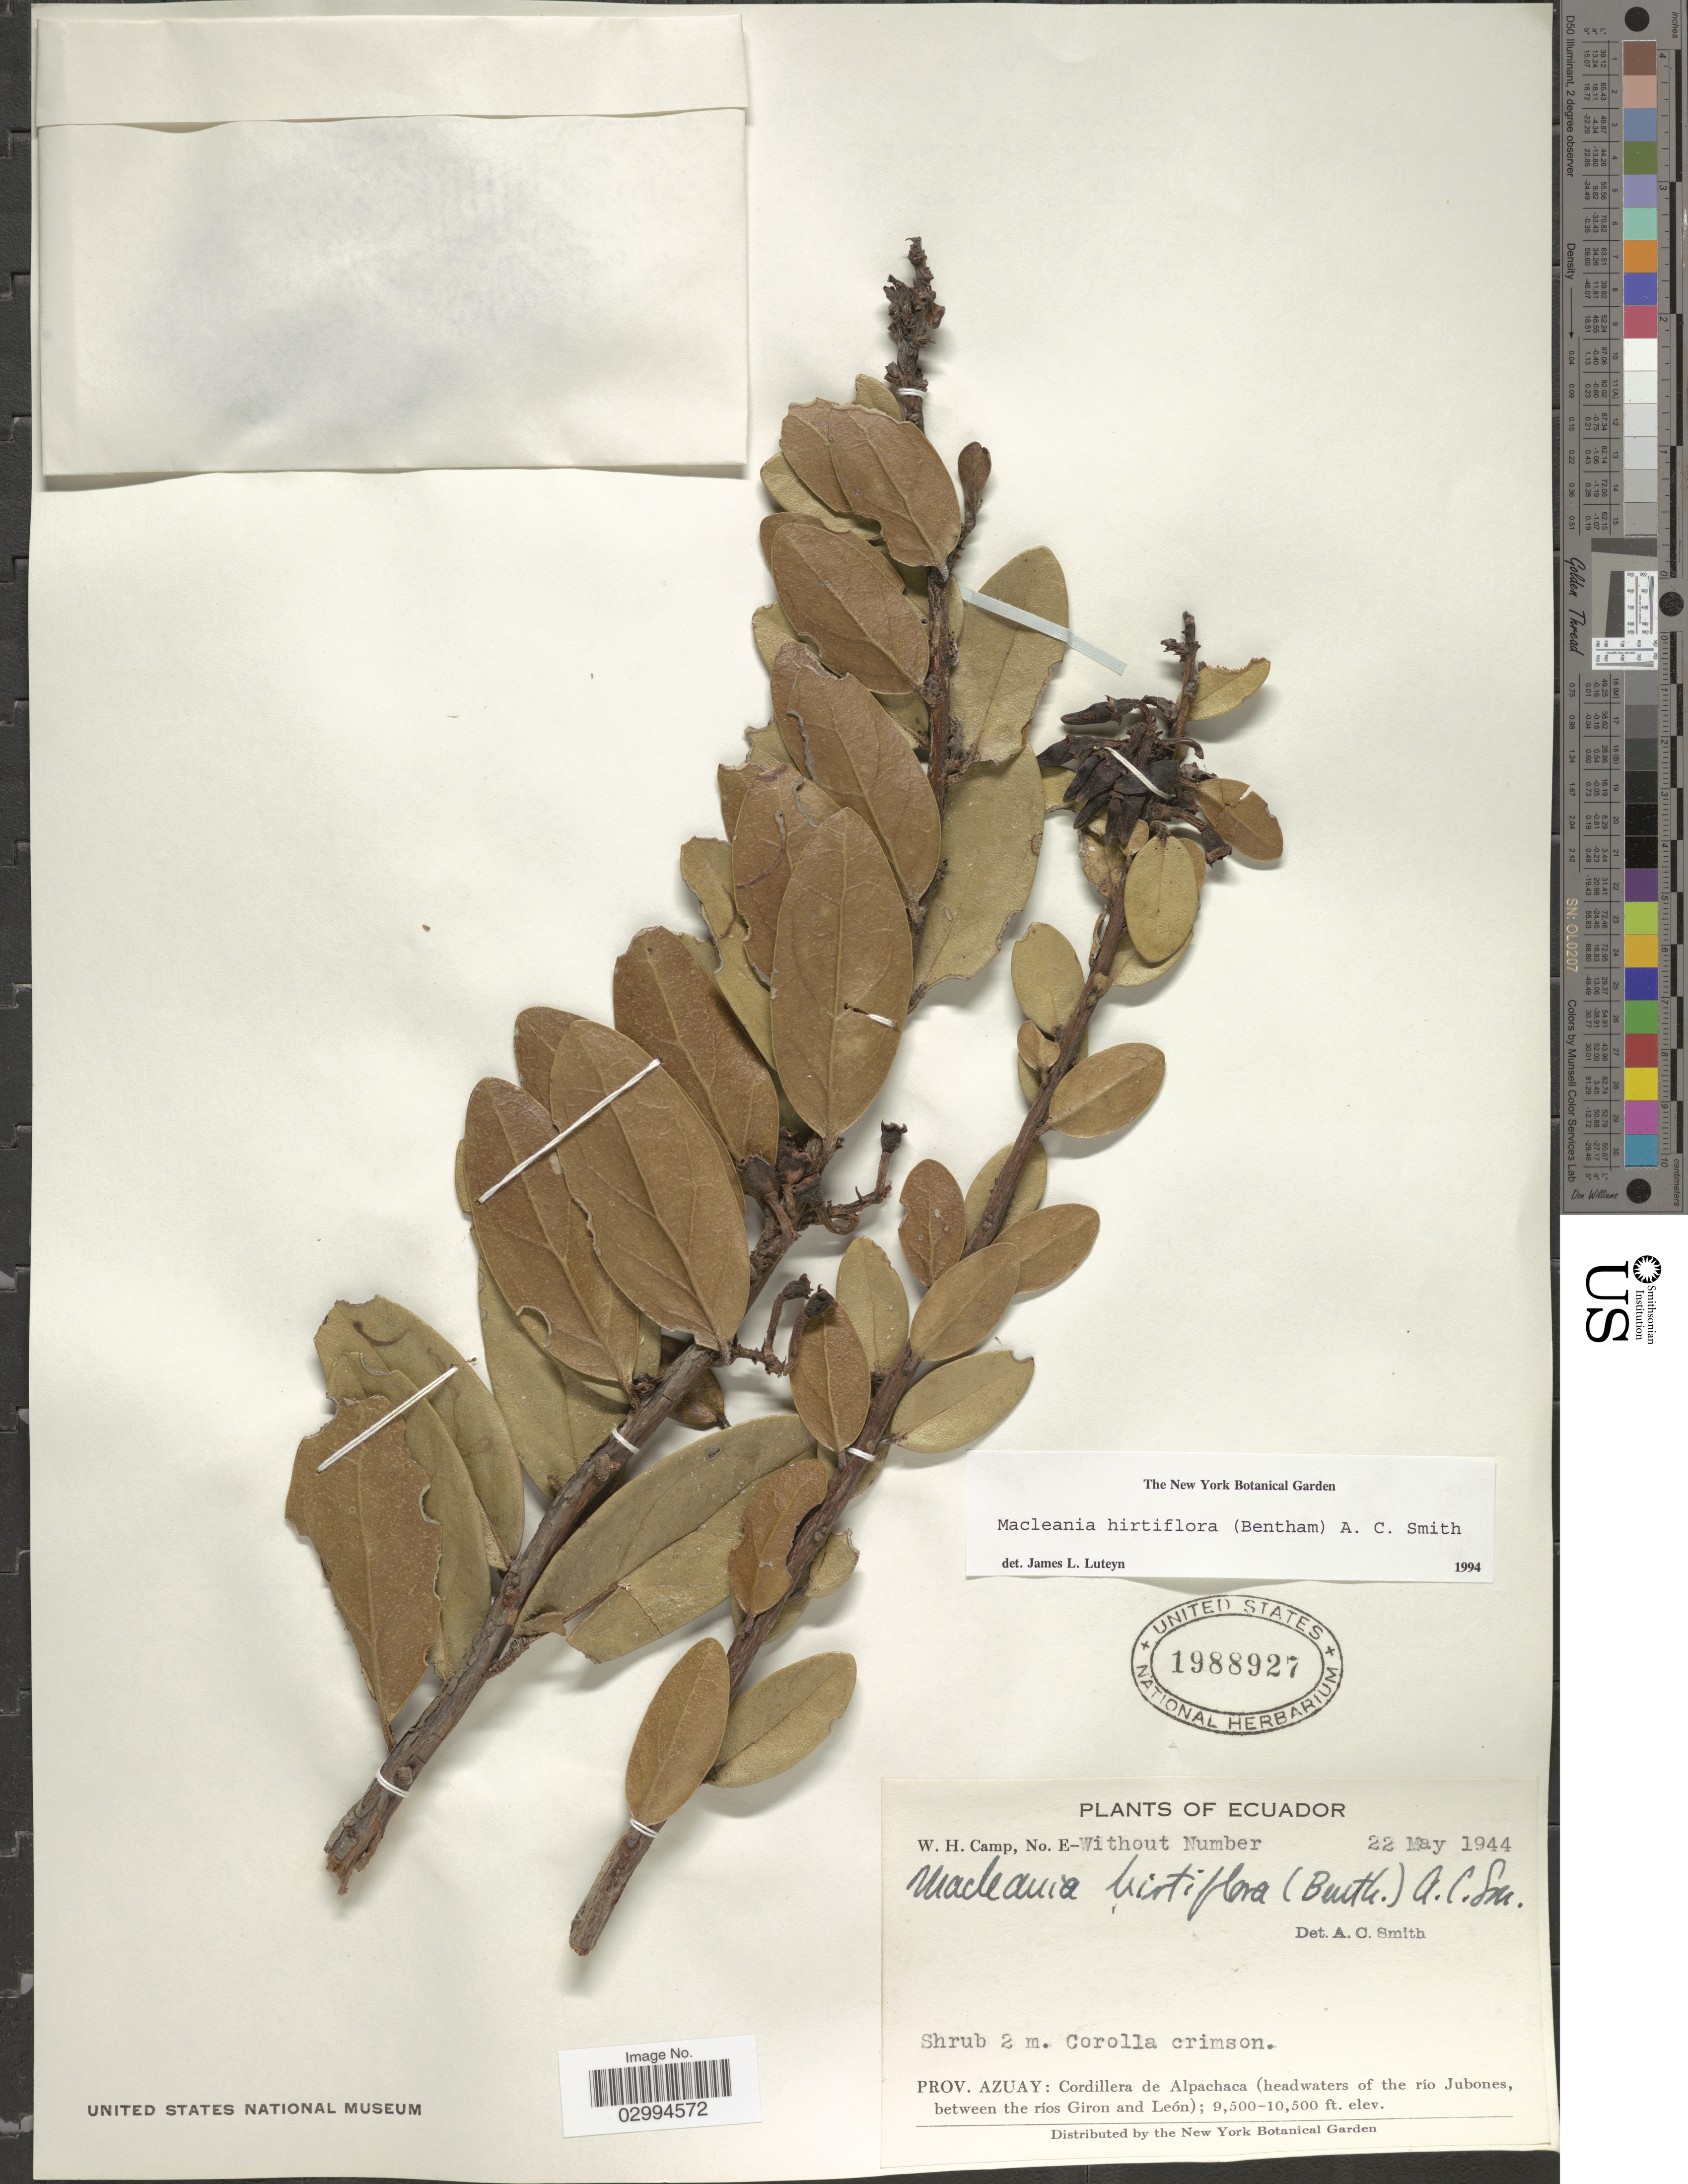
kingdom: Plantae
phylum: Tracheophyta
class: Magnoliopsida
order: Ericales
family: Ericaceae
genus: Macleania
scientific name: Macleania hirtiflora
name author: (Benth.) A.C. Sm.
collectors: W. H. Camp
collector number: E-?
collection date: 1944-05-22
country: Ecuador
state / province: Azuay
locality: Cordillera de Alpachaca (headwaters of the rio Jubones, between the ríos Giron and León).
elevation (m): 2896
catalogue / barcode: US 1988927